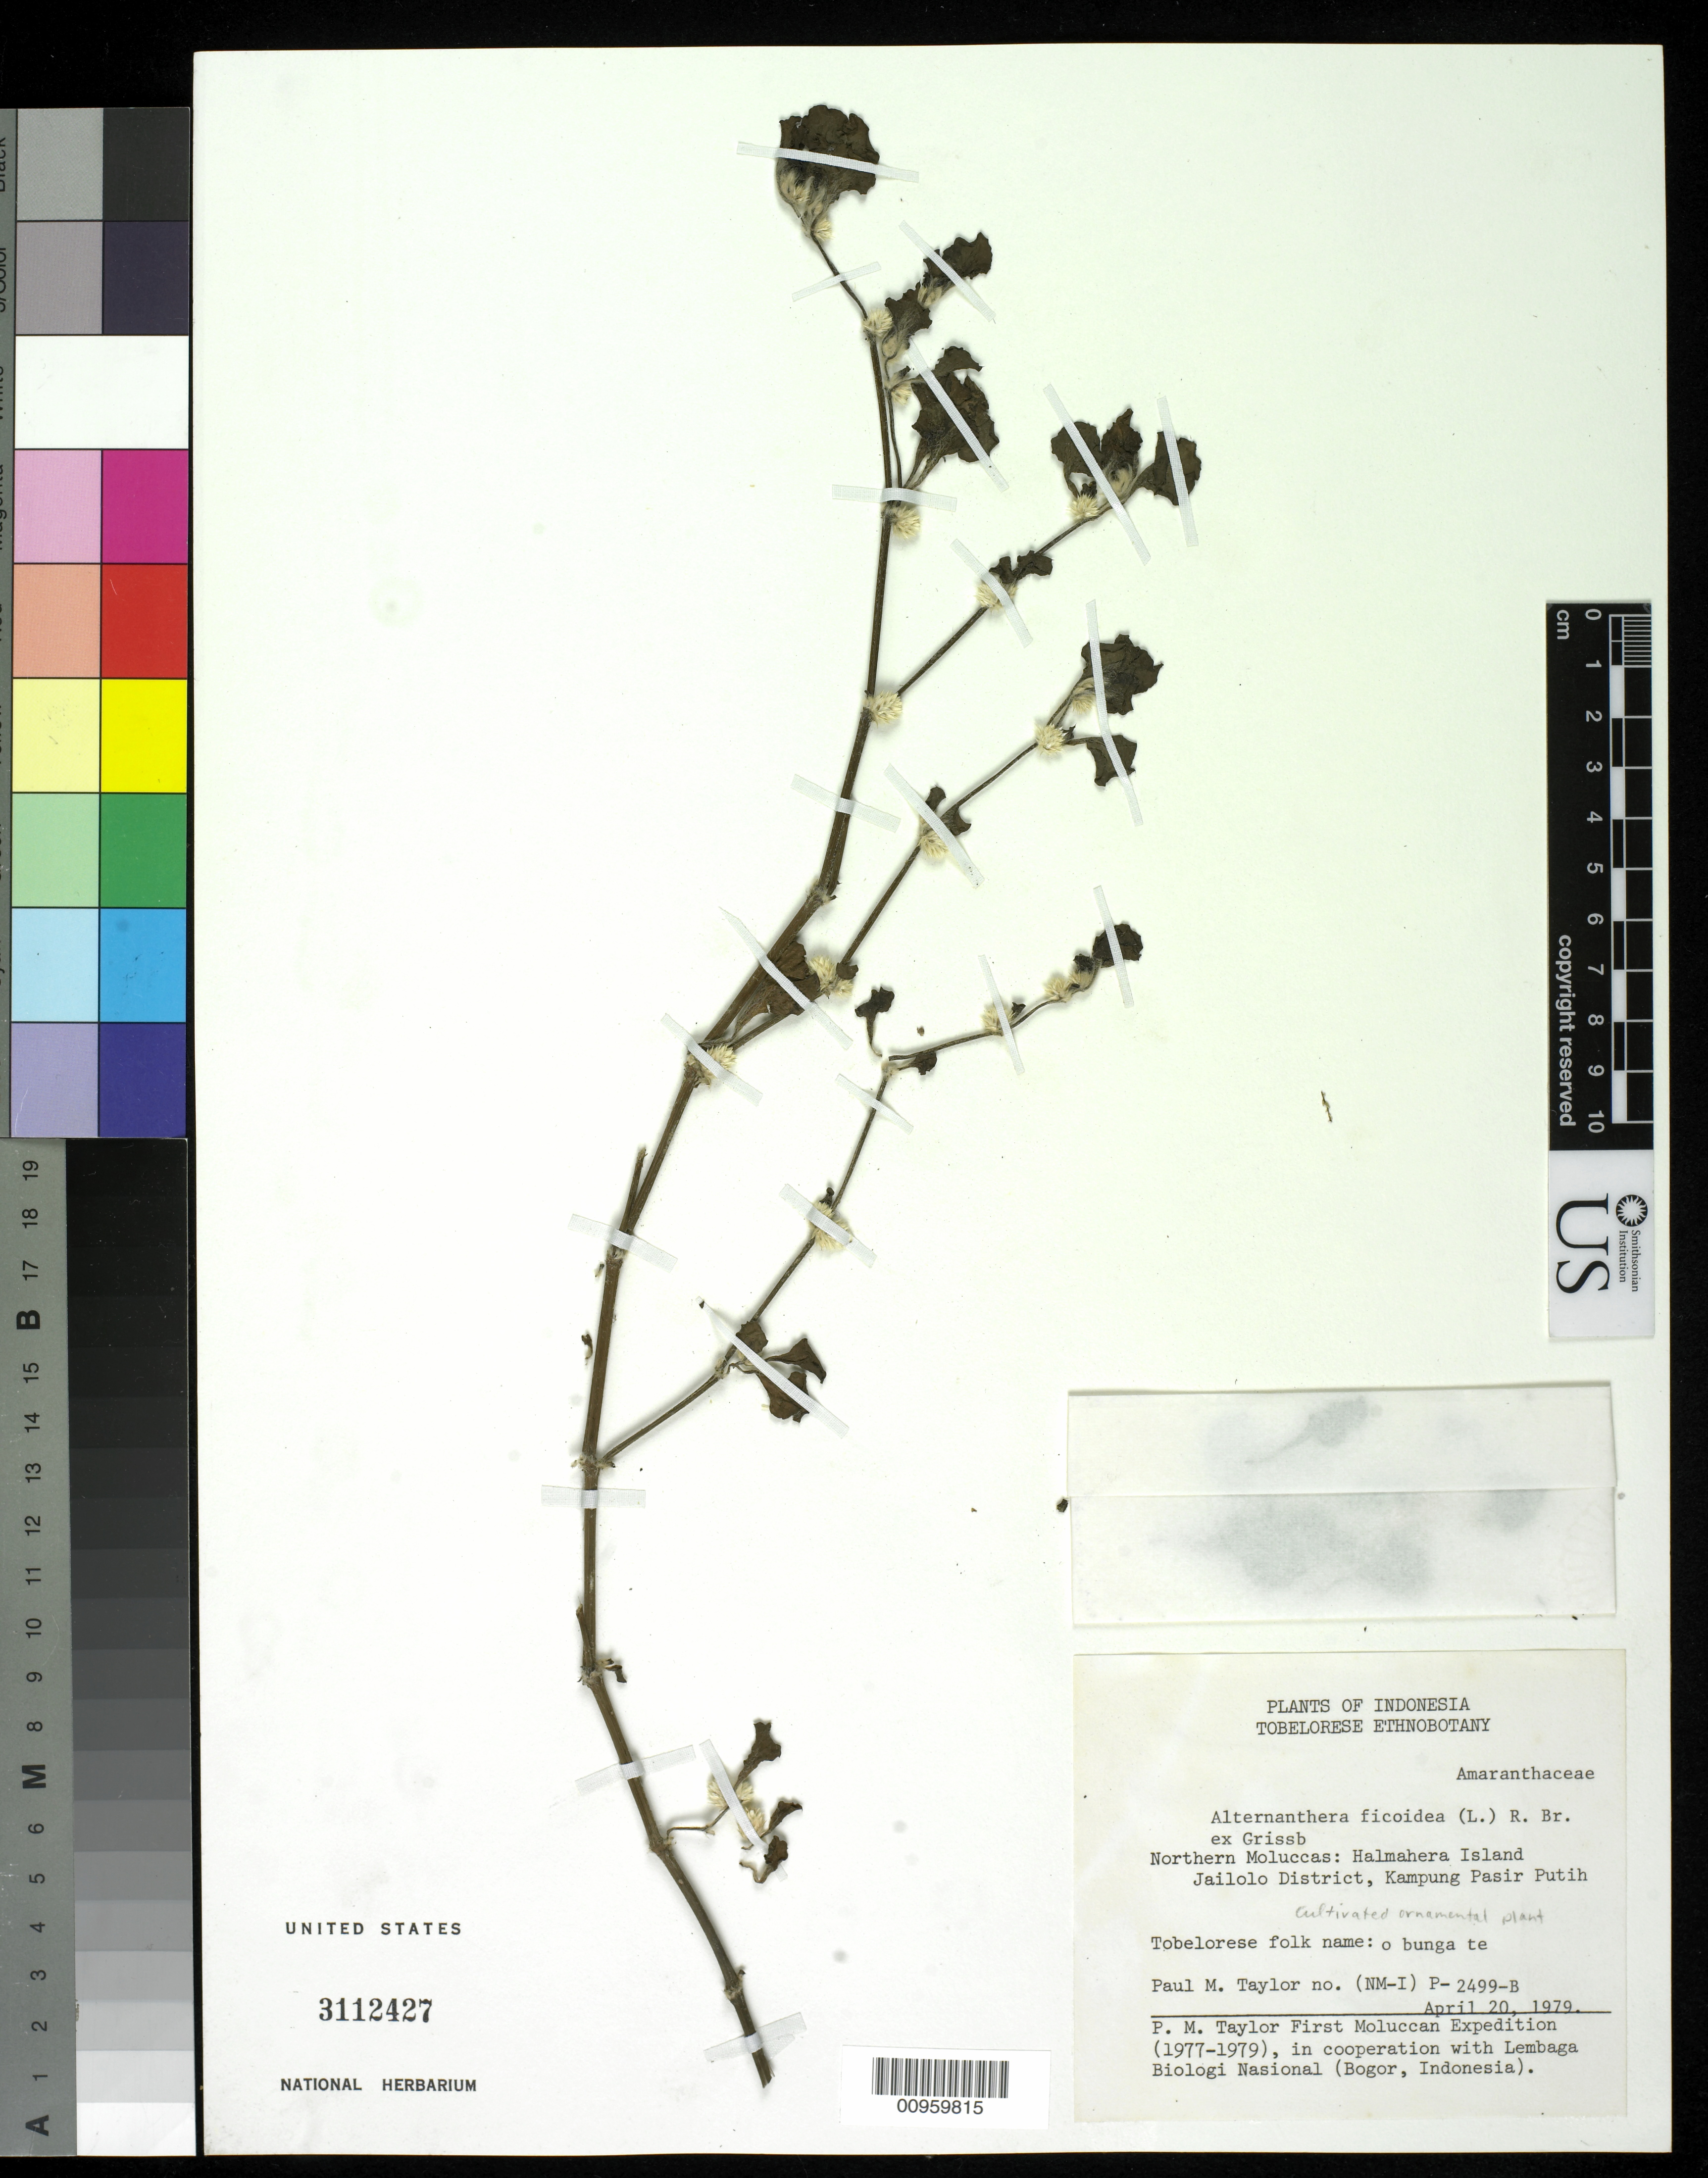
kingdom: Plantae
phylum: Tracheophyta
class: Magnoliopsida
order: Caryophyllales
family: Amaranthaceae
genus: Alternanthera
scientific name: Alternanthera ficoidea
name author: (L.) R. Br.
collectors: P. M. Taylor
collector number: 2499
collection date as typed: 20 Apr 1979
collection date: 1979-04-20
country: Indonesia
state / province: Maluku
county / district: Maluku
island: Halmahera I.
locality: Jailolo District, Kampung Pasir Putih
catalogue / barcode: US 3112427